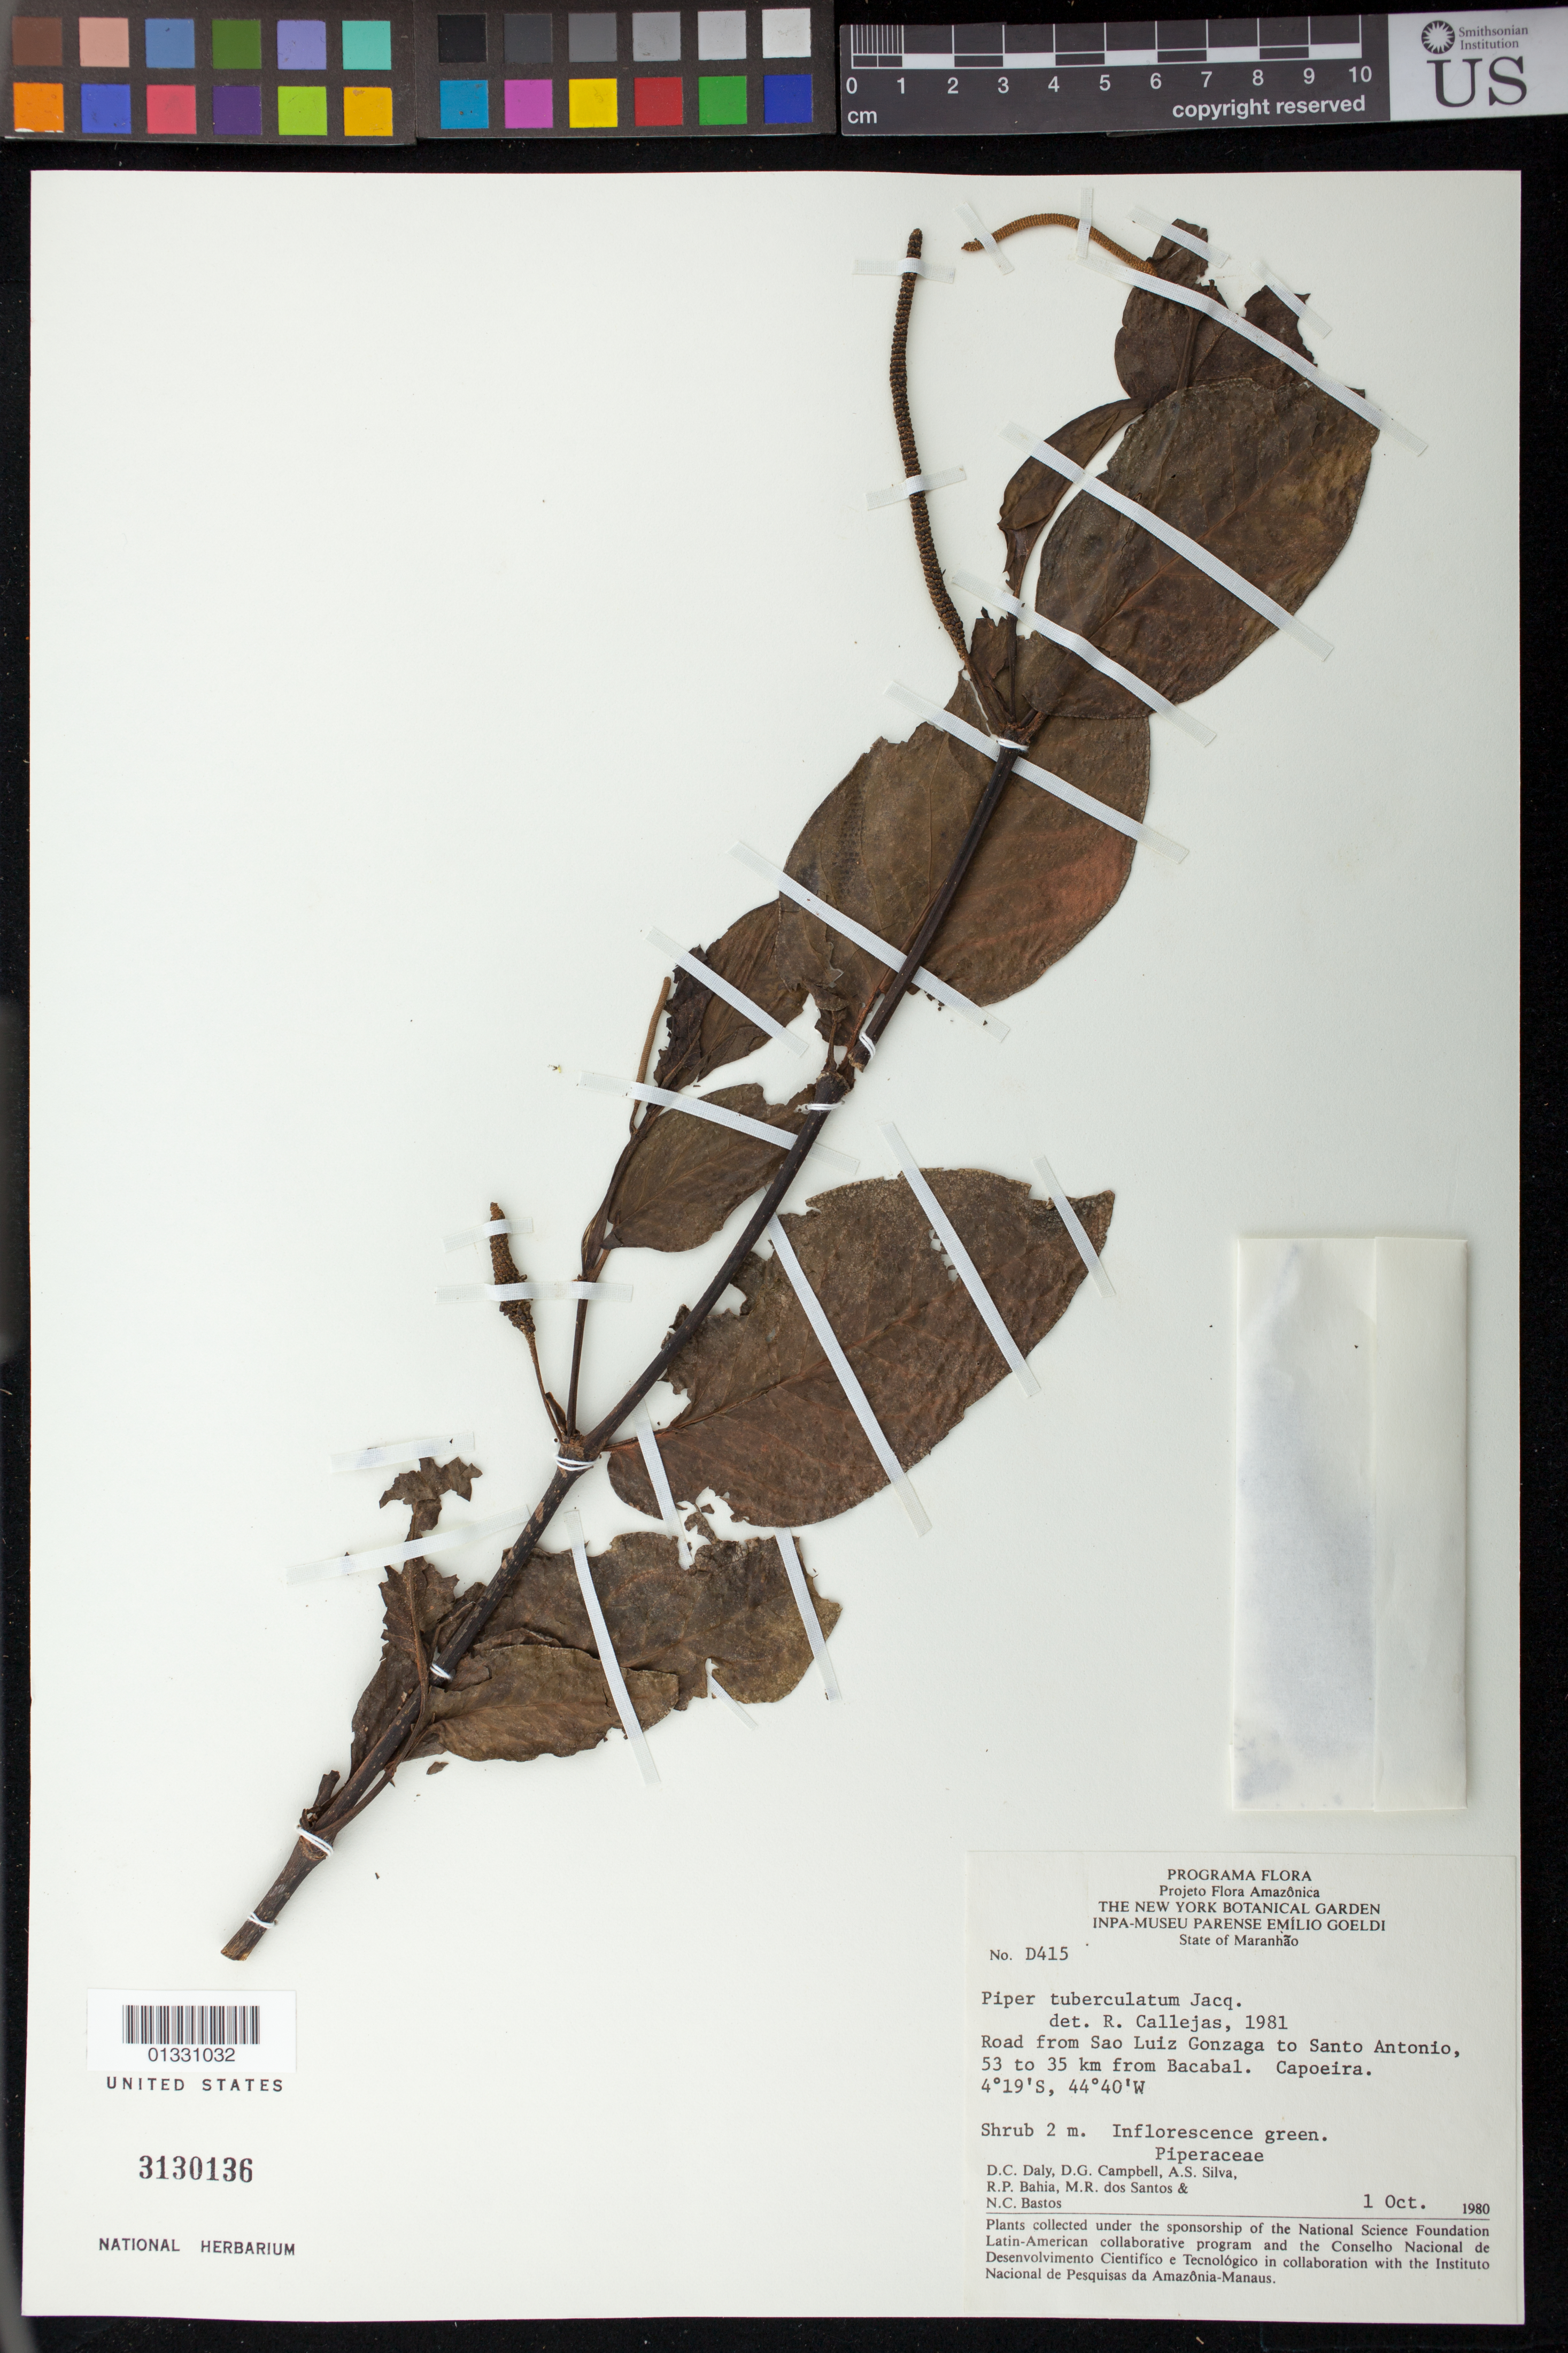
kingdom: Plantae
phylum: Tracheophyta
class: Magnoliopsida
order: Piperales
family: Piperaceae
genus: Piper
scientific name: Piper tuberculatum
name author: Jacq.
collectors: D. C. Daly, D. G. Campbell, A. S. Silva, R. P. Bahia, M. R. dos Santos & N. C. Bastos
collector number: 415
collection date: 1980-10-01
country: Brazil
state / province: Maranhão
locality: Road from São Luiz Gonzaga to Santo Antonio, 53 to 35 km from Bacabal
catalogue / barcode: US 3130136